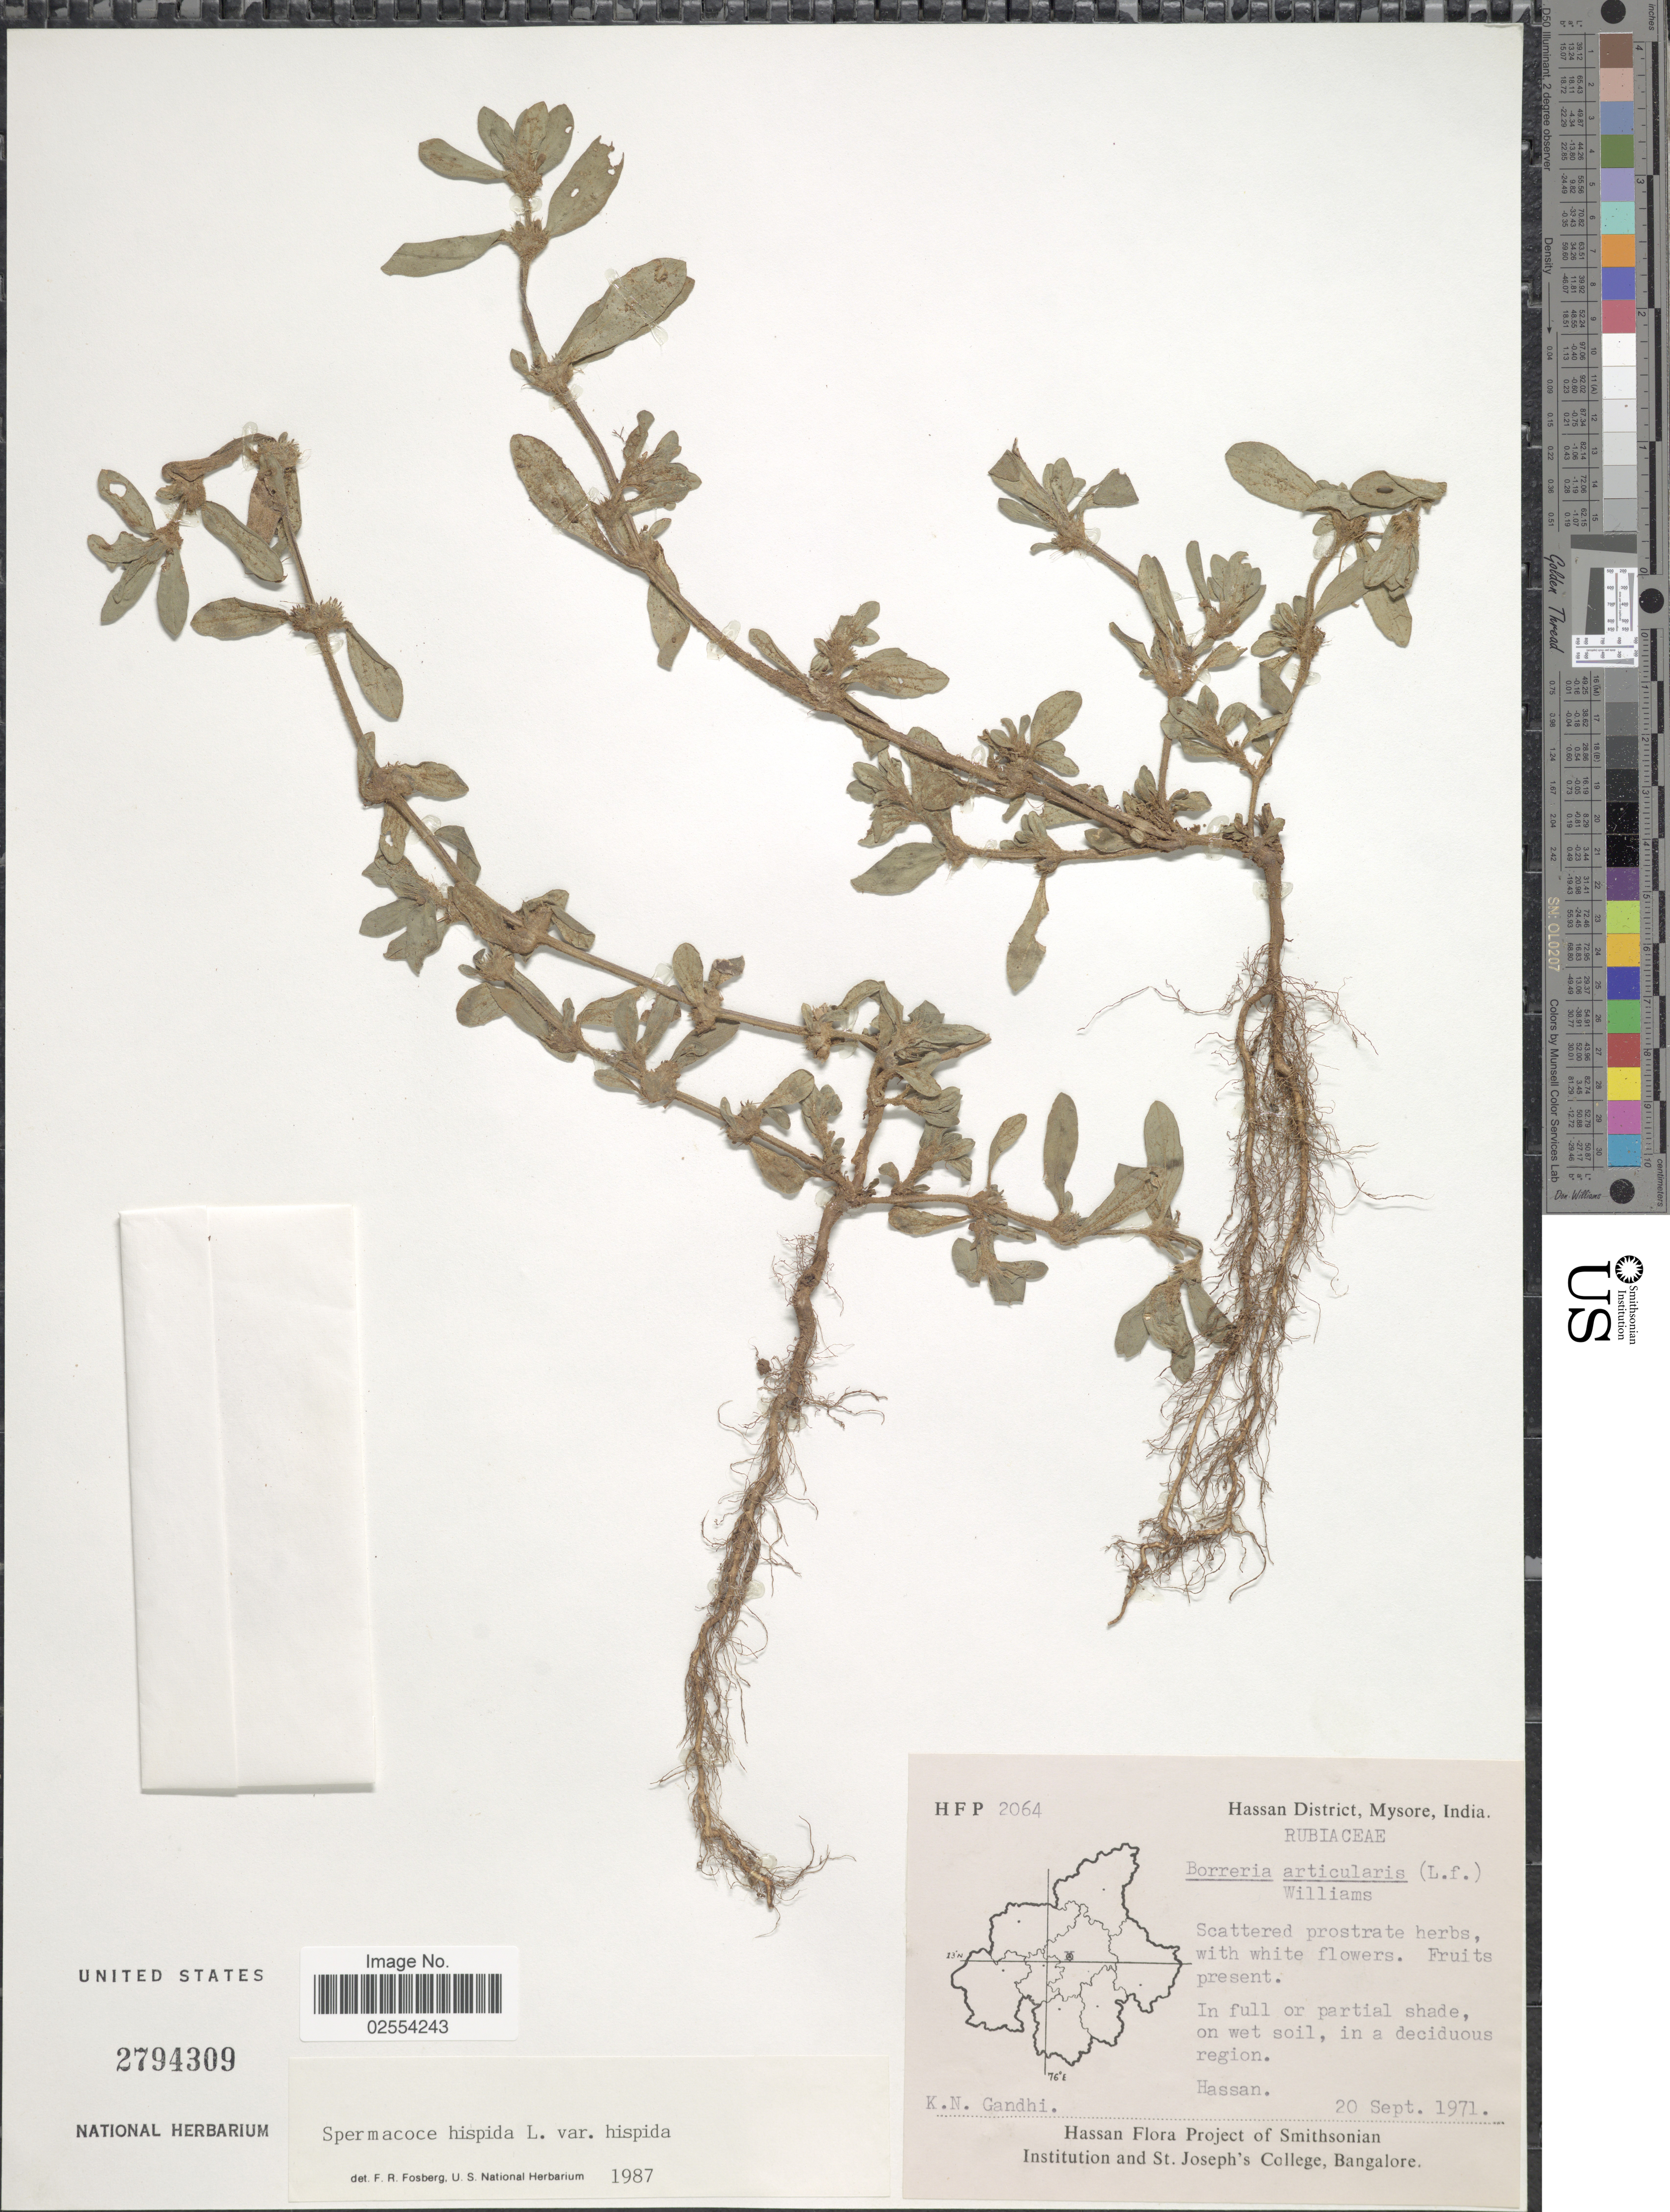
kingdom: Plantae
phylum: Tracheophyta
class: Magnoliopsida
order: Gentianales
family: Rubiaceae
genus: Spermacoce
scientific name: Spermacoce hispida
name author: L.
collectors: K. N. Gandhi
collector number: H F P 2064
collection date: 1971-09-20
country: India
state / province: Karnataka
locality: Hassan District, Mysore, In full or partial shade, on wet soil, in deciduous region, Hassan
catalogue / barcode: US 2794309